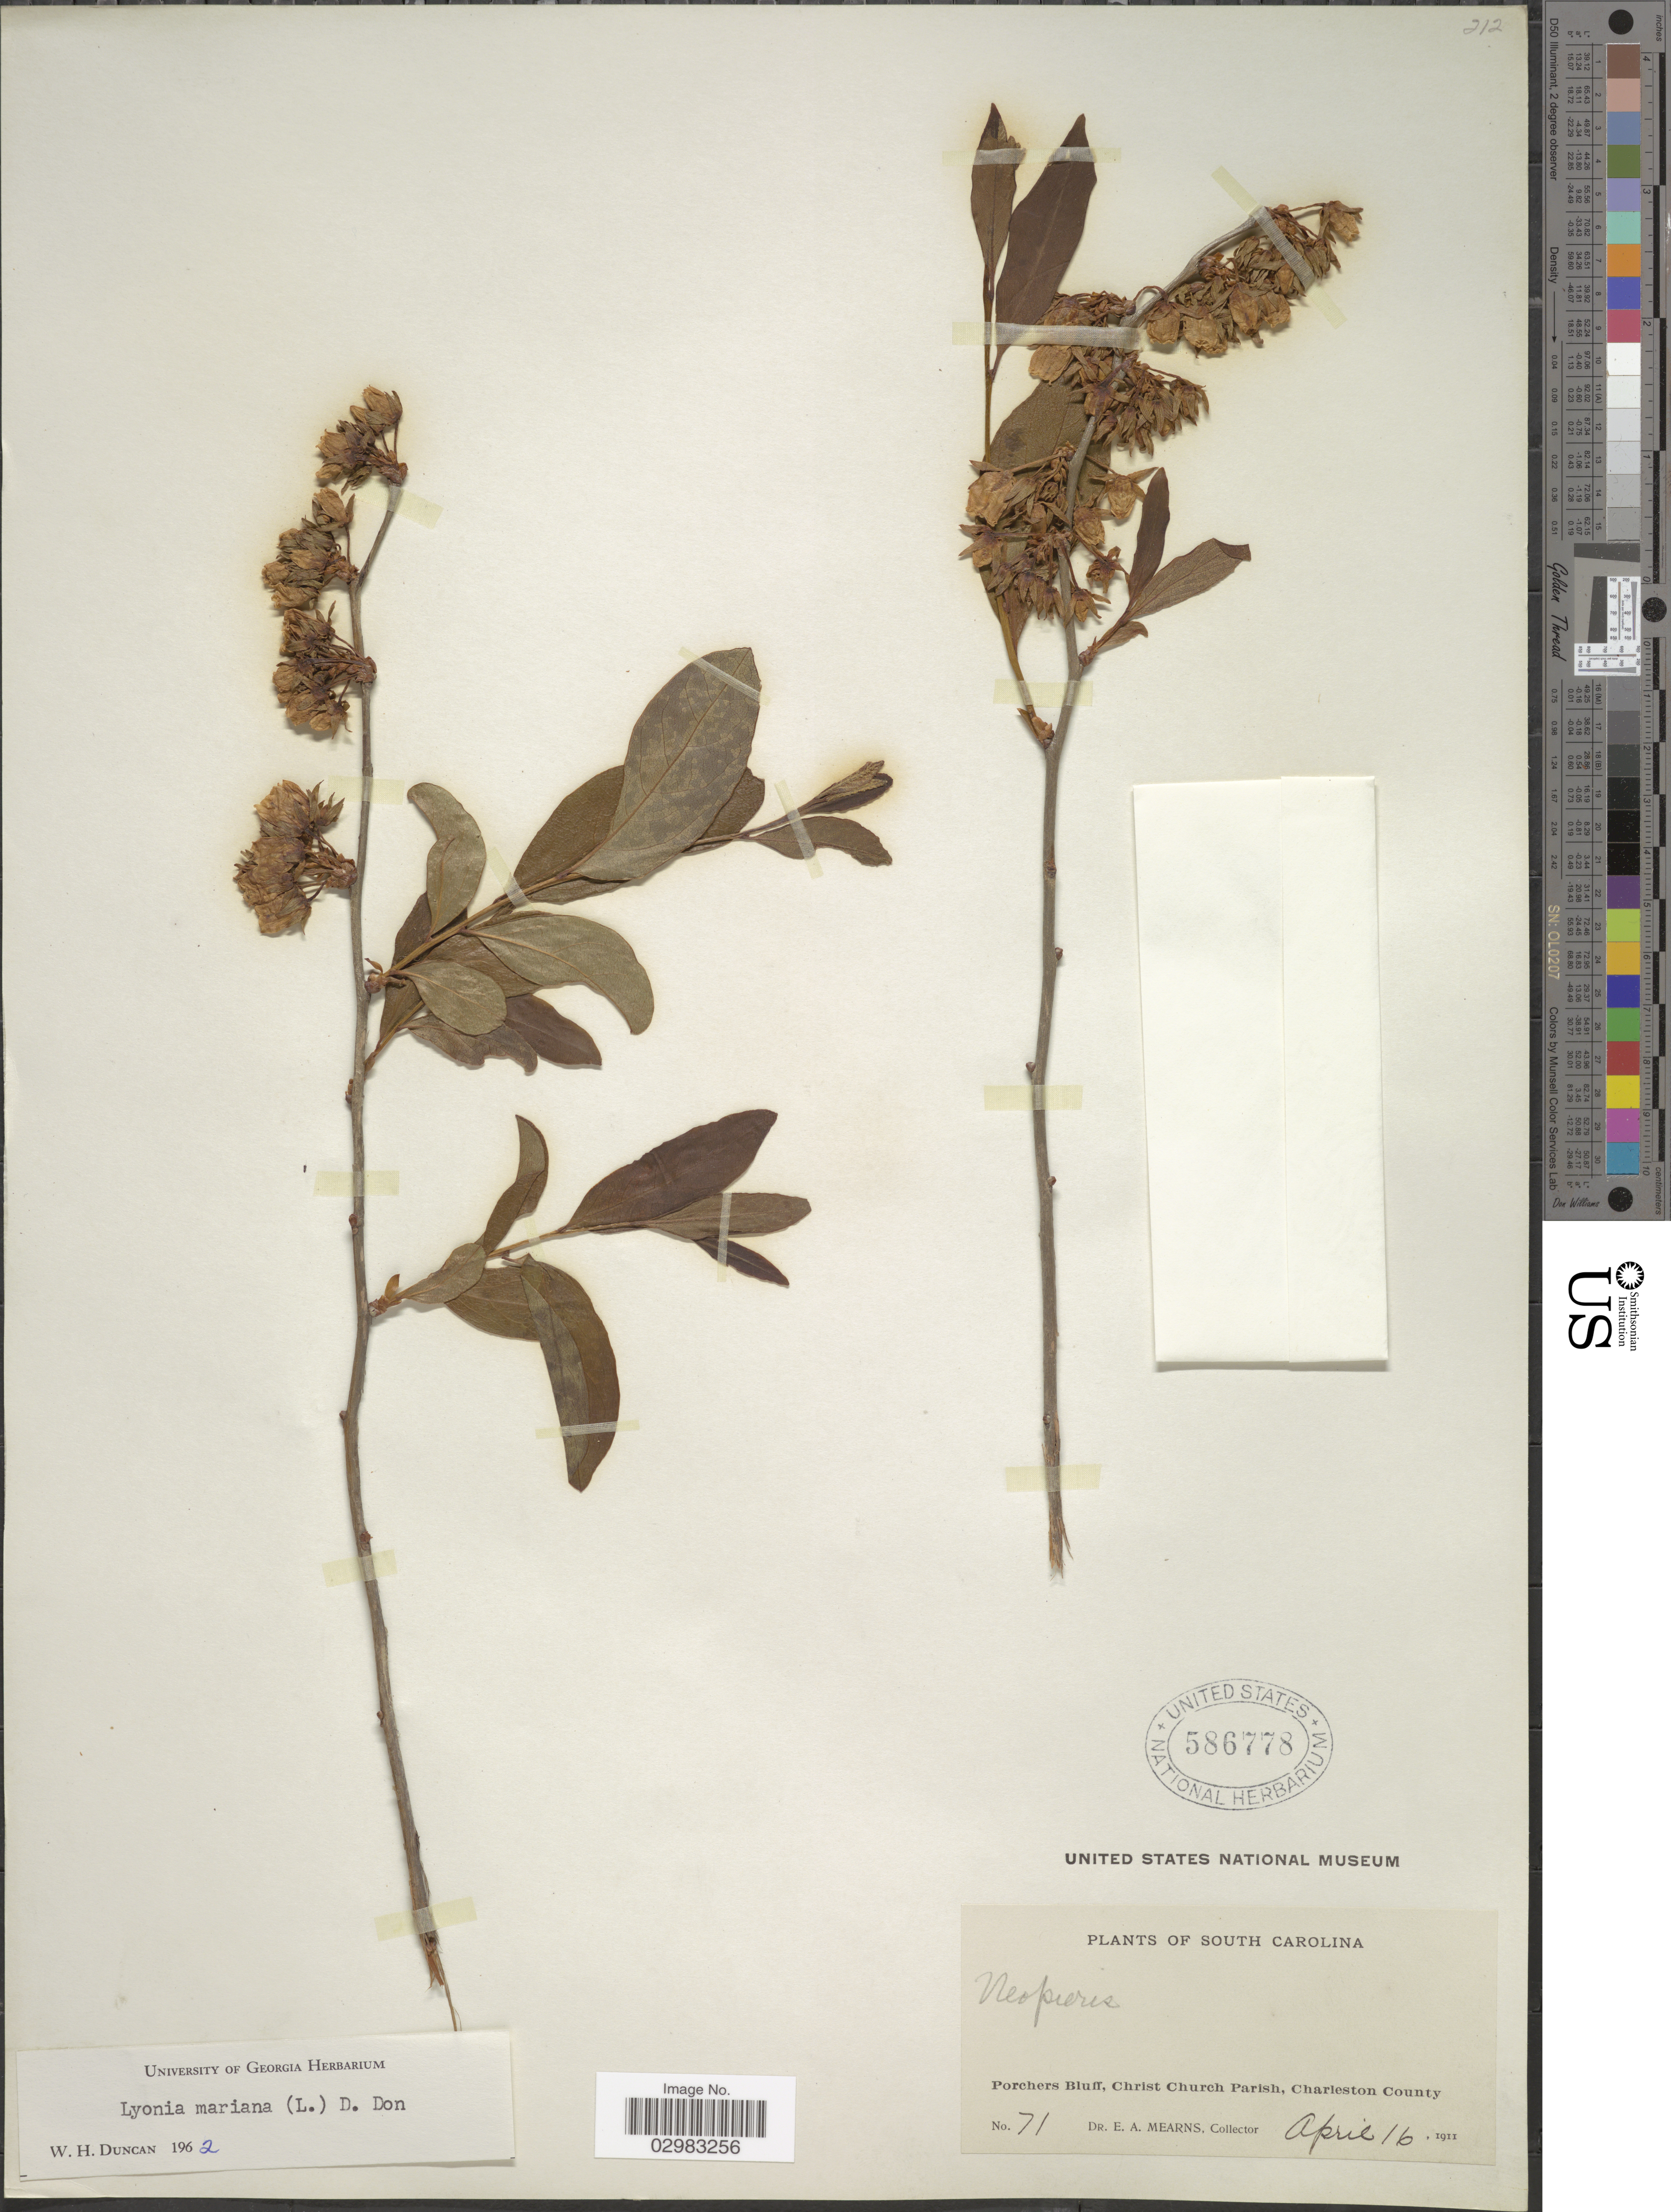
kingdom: Plantae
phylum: Tracheophyta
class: Magnoliopsida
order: Ericales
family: Ericaceae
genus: Lyonia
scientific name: Lyonia mariana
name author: (L.) D. Don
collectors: E. A. Mearns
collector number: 71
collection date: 1911-04-16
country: United States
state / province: South Carolina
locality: Porchers Bluff, Christ Church Parish, Charleston County.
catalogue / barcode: US 586778